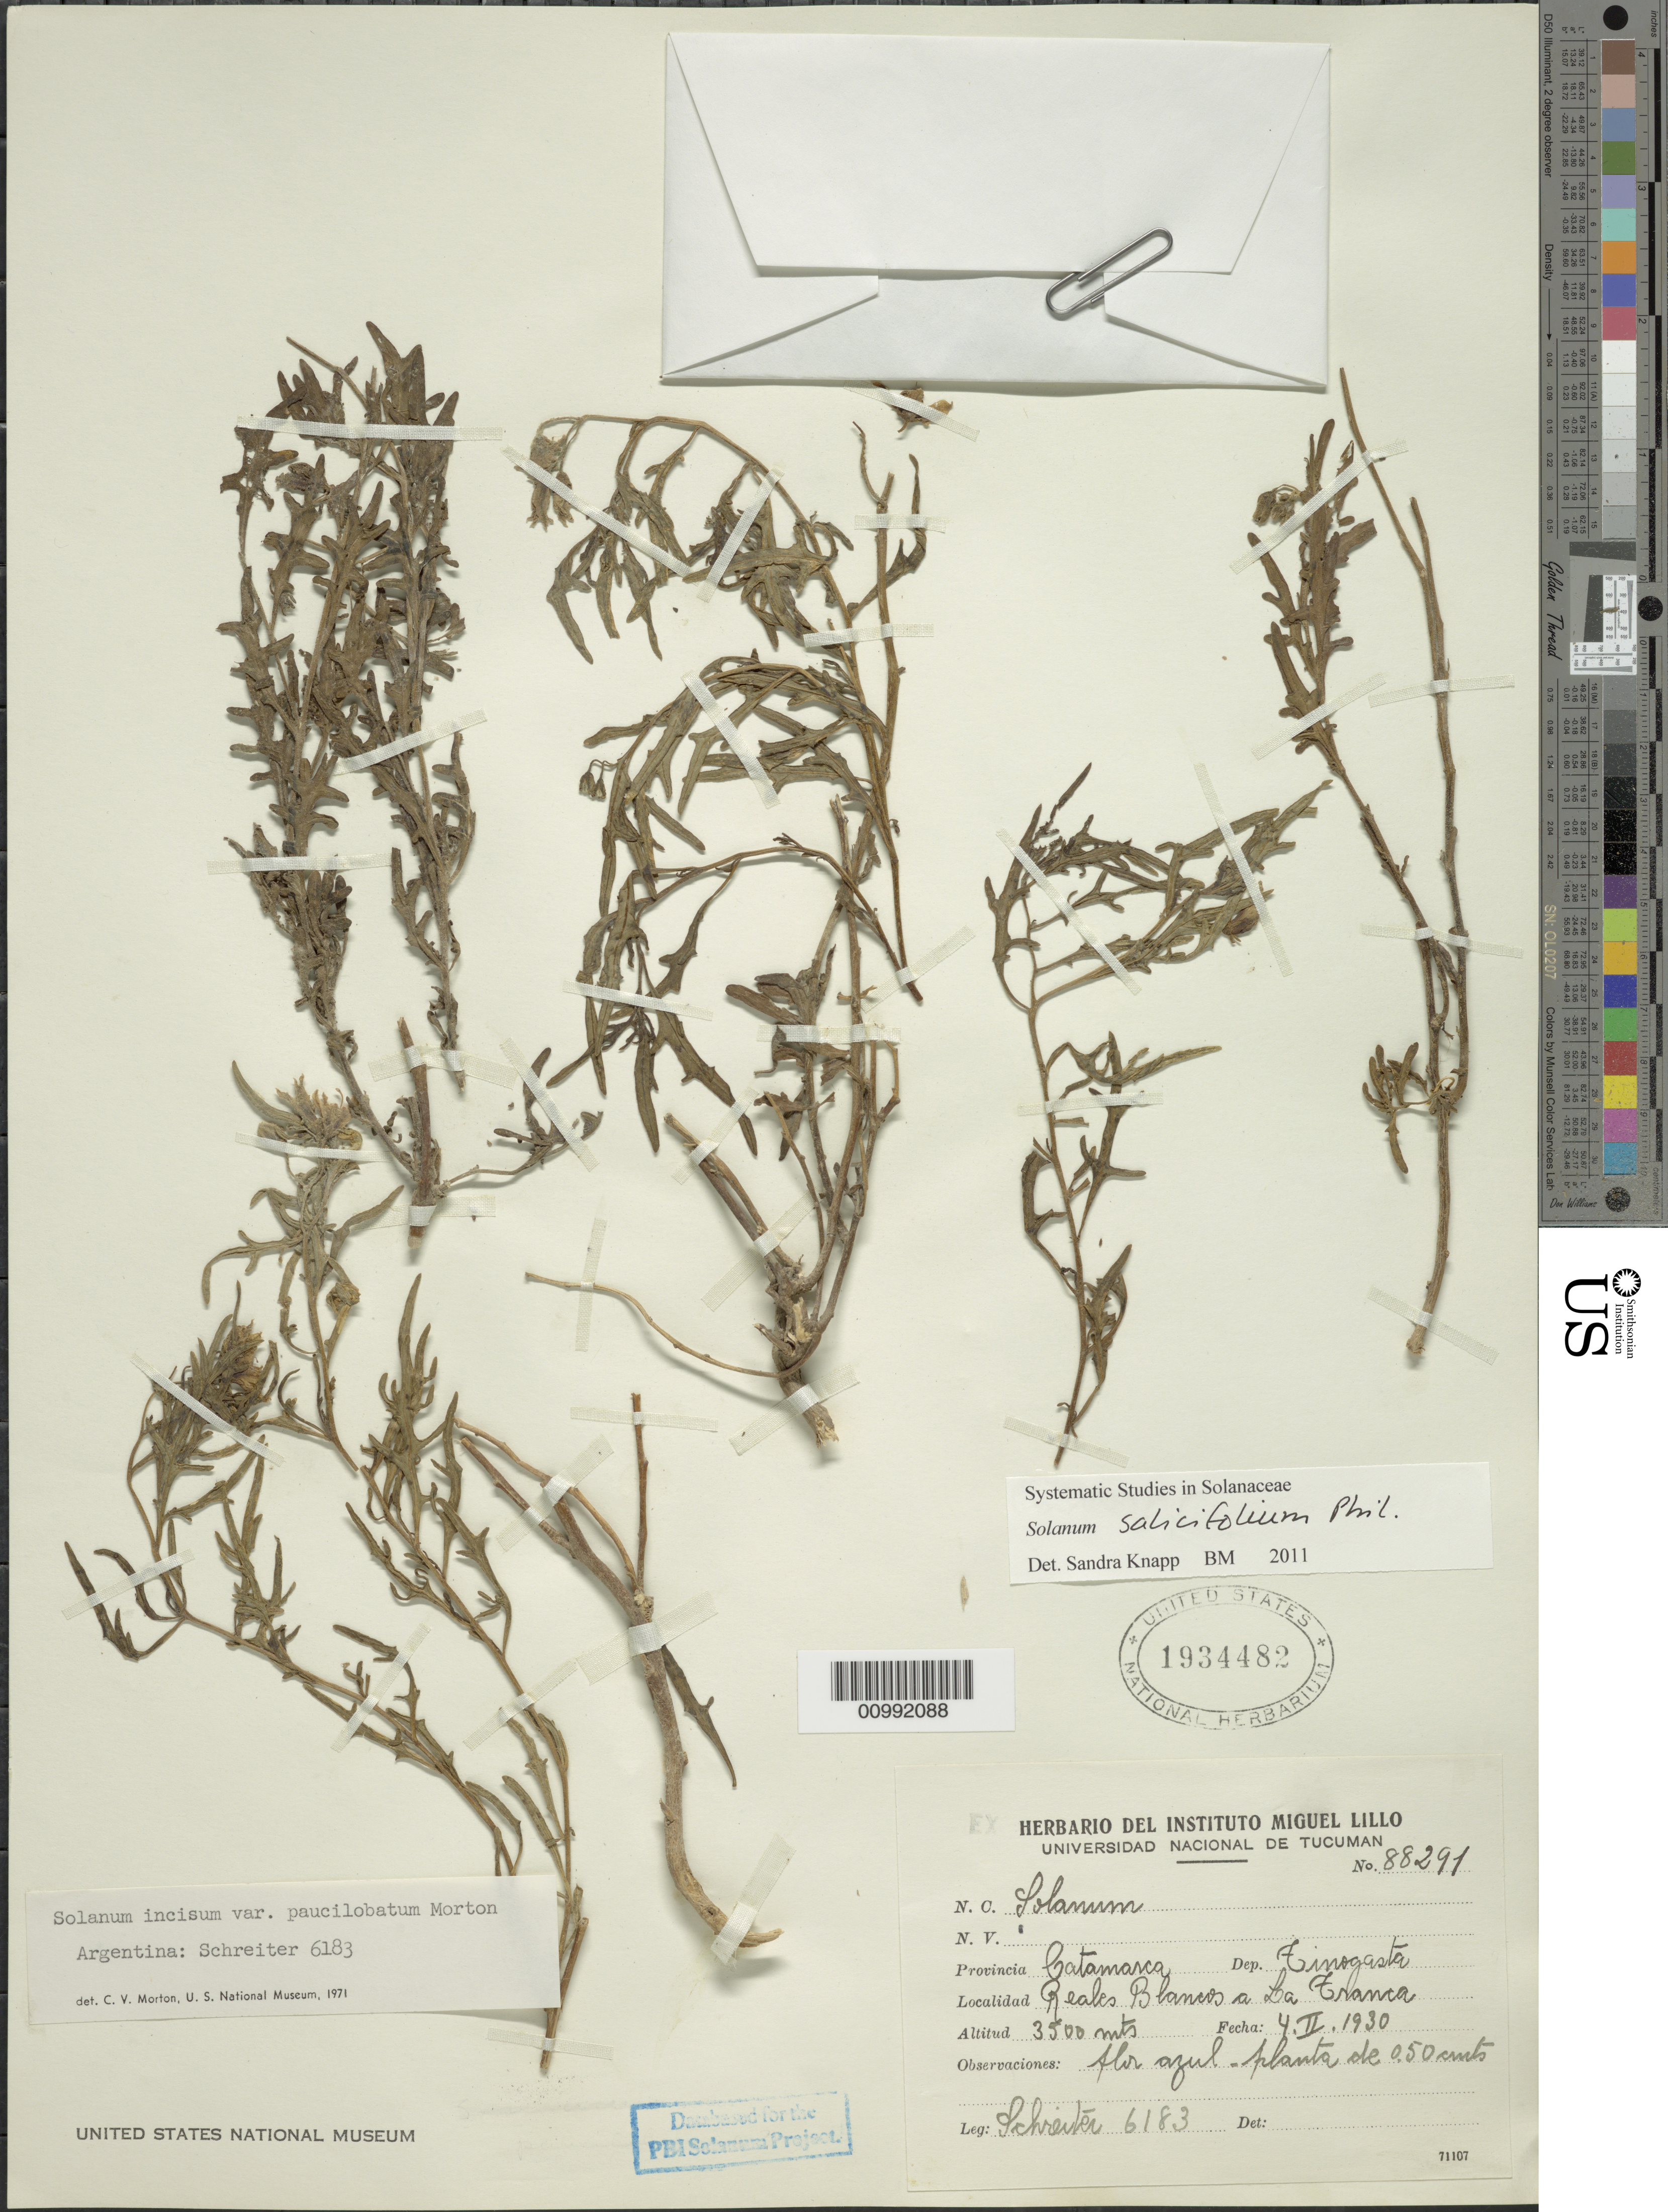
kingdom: Plantae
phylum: Tracheophyta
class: Magnoliopsida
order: Solanales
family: Solanaceae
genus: Solanum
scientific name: Solanum salicifolium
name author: Phil.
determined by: Knapp, S. D.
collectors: R. Schreiter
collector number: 6183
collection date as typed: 4 Feb 1930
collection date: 1930-02-04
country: Argentina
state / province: Catamarca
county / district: Tinogasta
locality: Reales Blancas a La Franca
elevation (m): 3500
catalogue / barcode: US 1934482